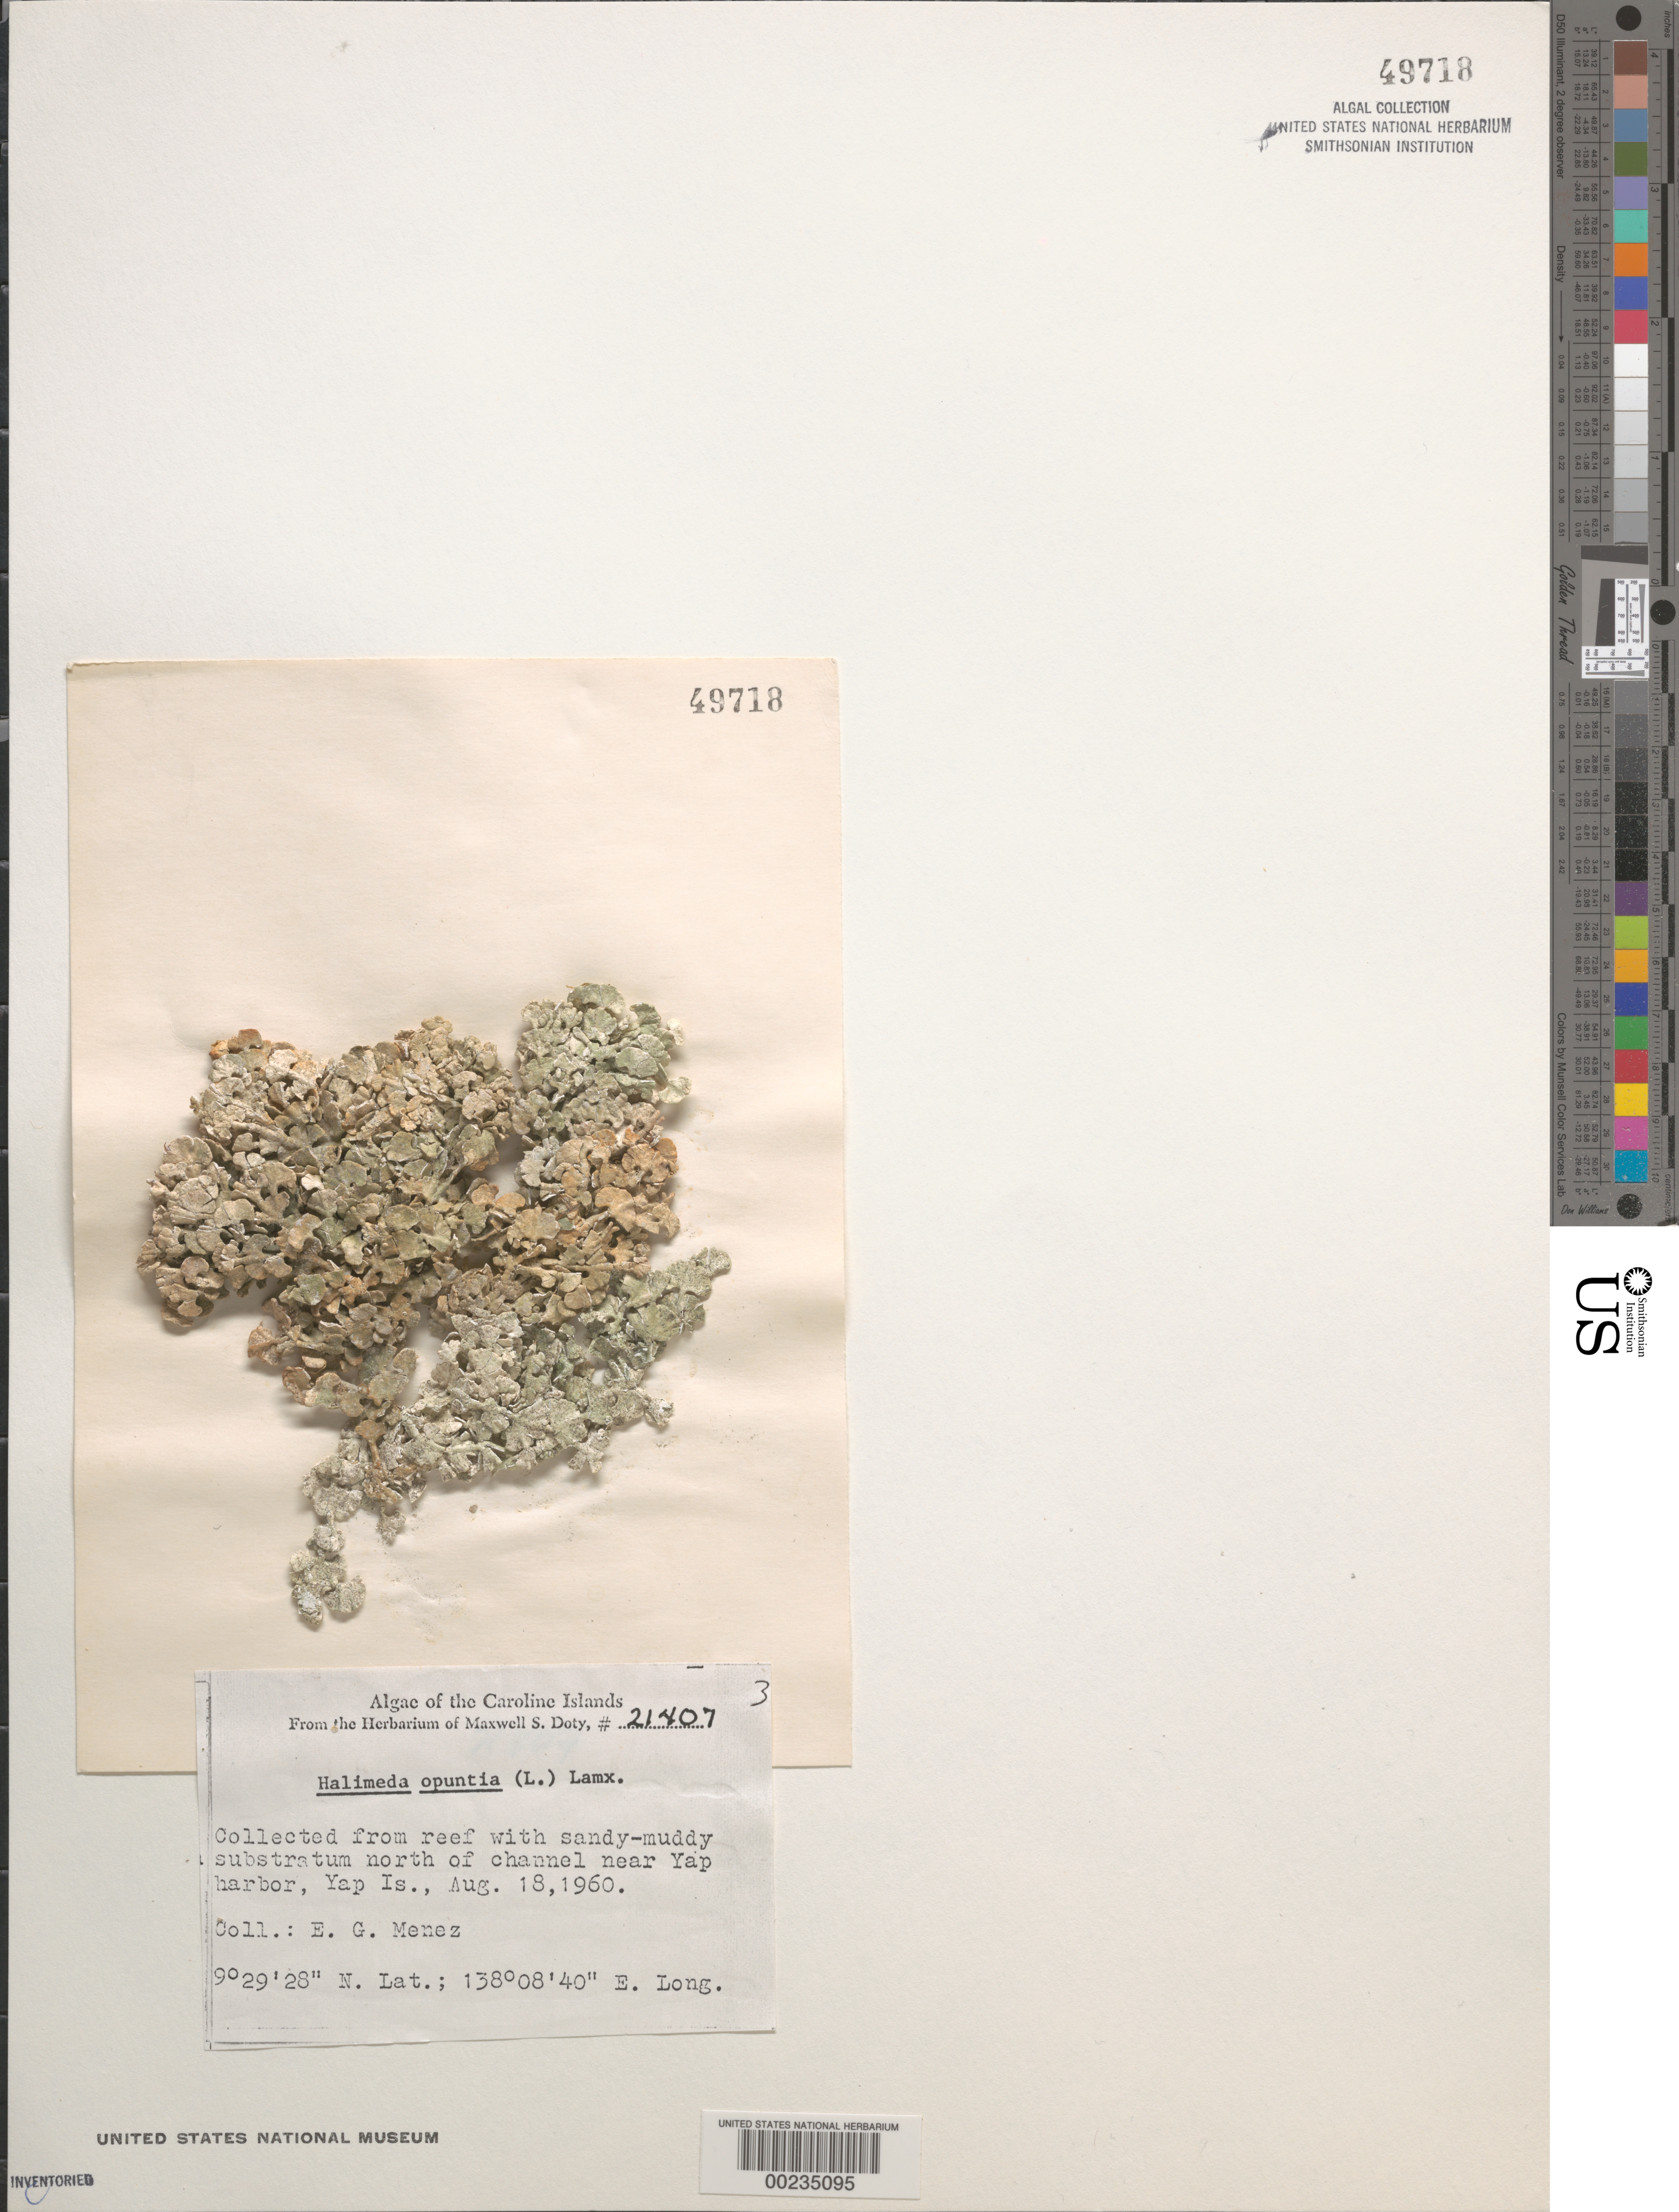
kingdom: Plantae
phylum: Chlorophyta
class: Ulvophyceae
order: Bryopsidales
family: Halimedaceae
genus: Halimeda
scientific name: Halimeda opuntia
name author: (L.) J.V.Lamouroux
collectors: Meñez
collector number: MSD 21407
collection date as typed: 18 Aug 1960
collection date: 1960-08-18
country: Micronesia, Federated States of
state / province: Yap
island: Yap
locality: Near Yap Harbor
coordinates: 9 29' 28" N, 138 08' 40" E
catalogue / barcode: US 49718